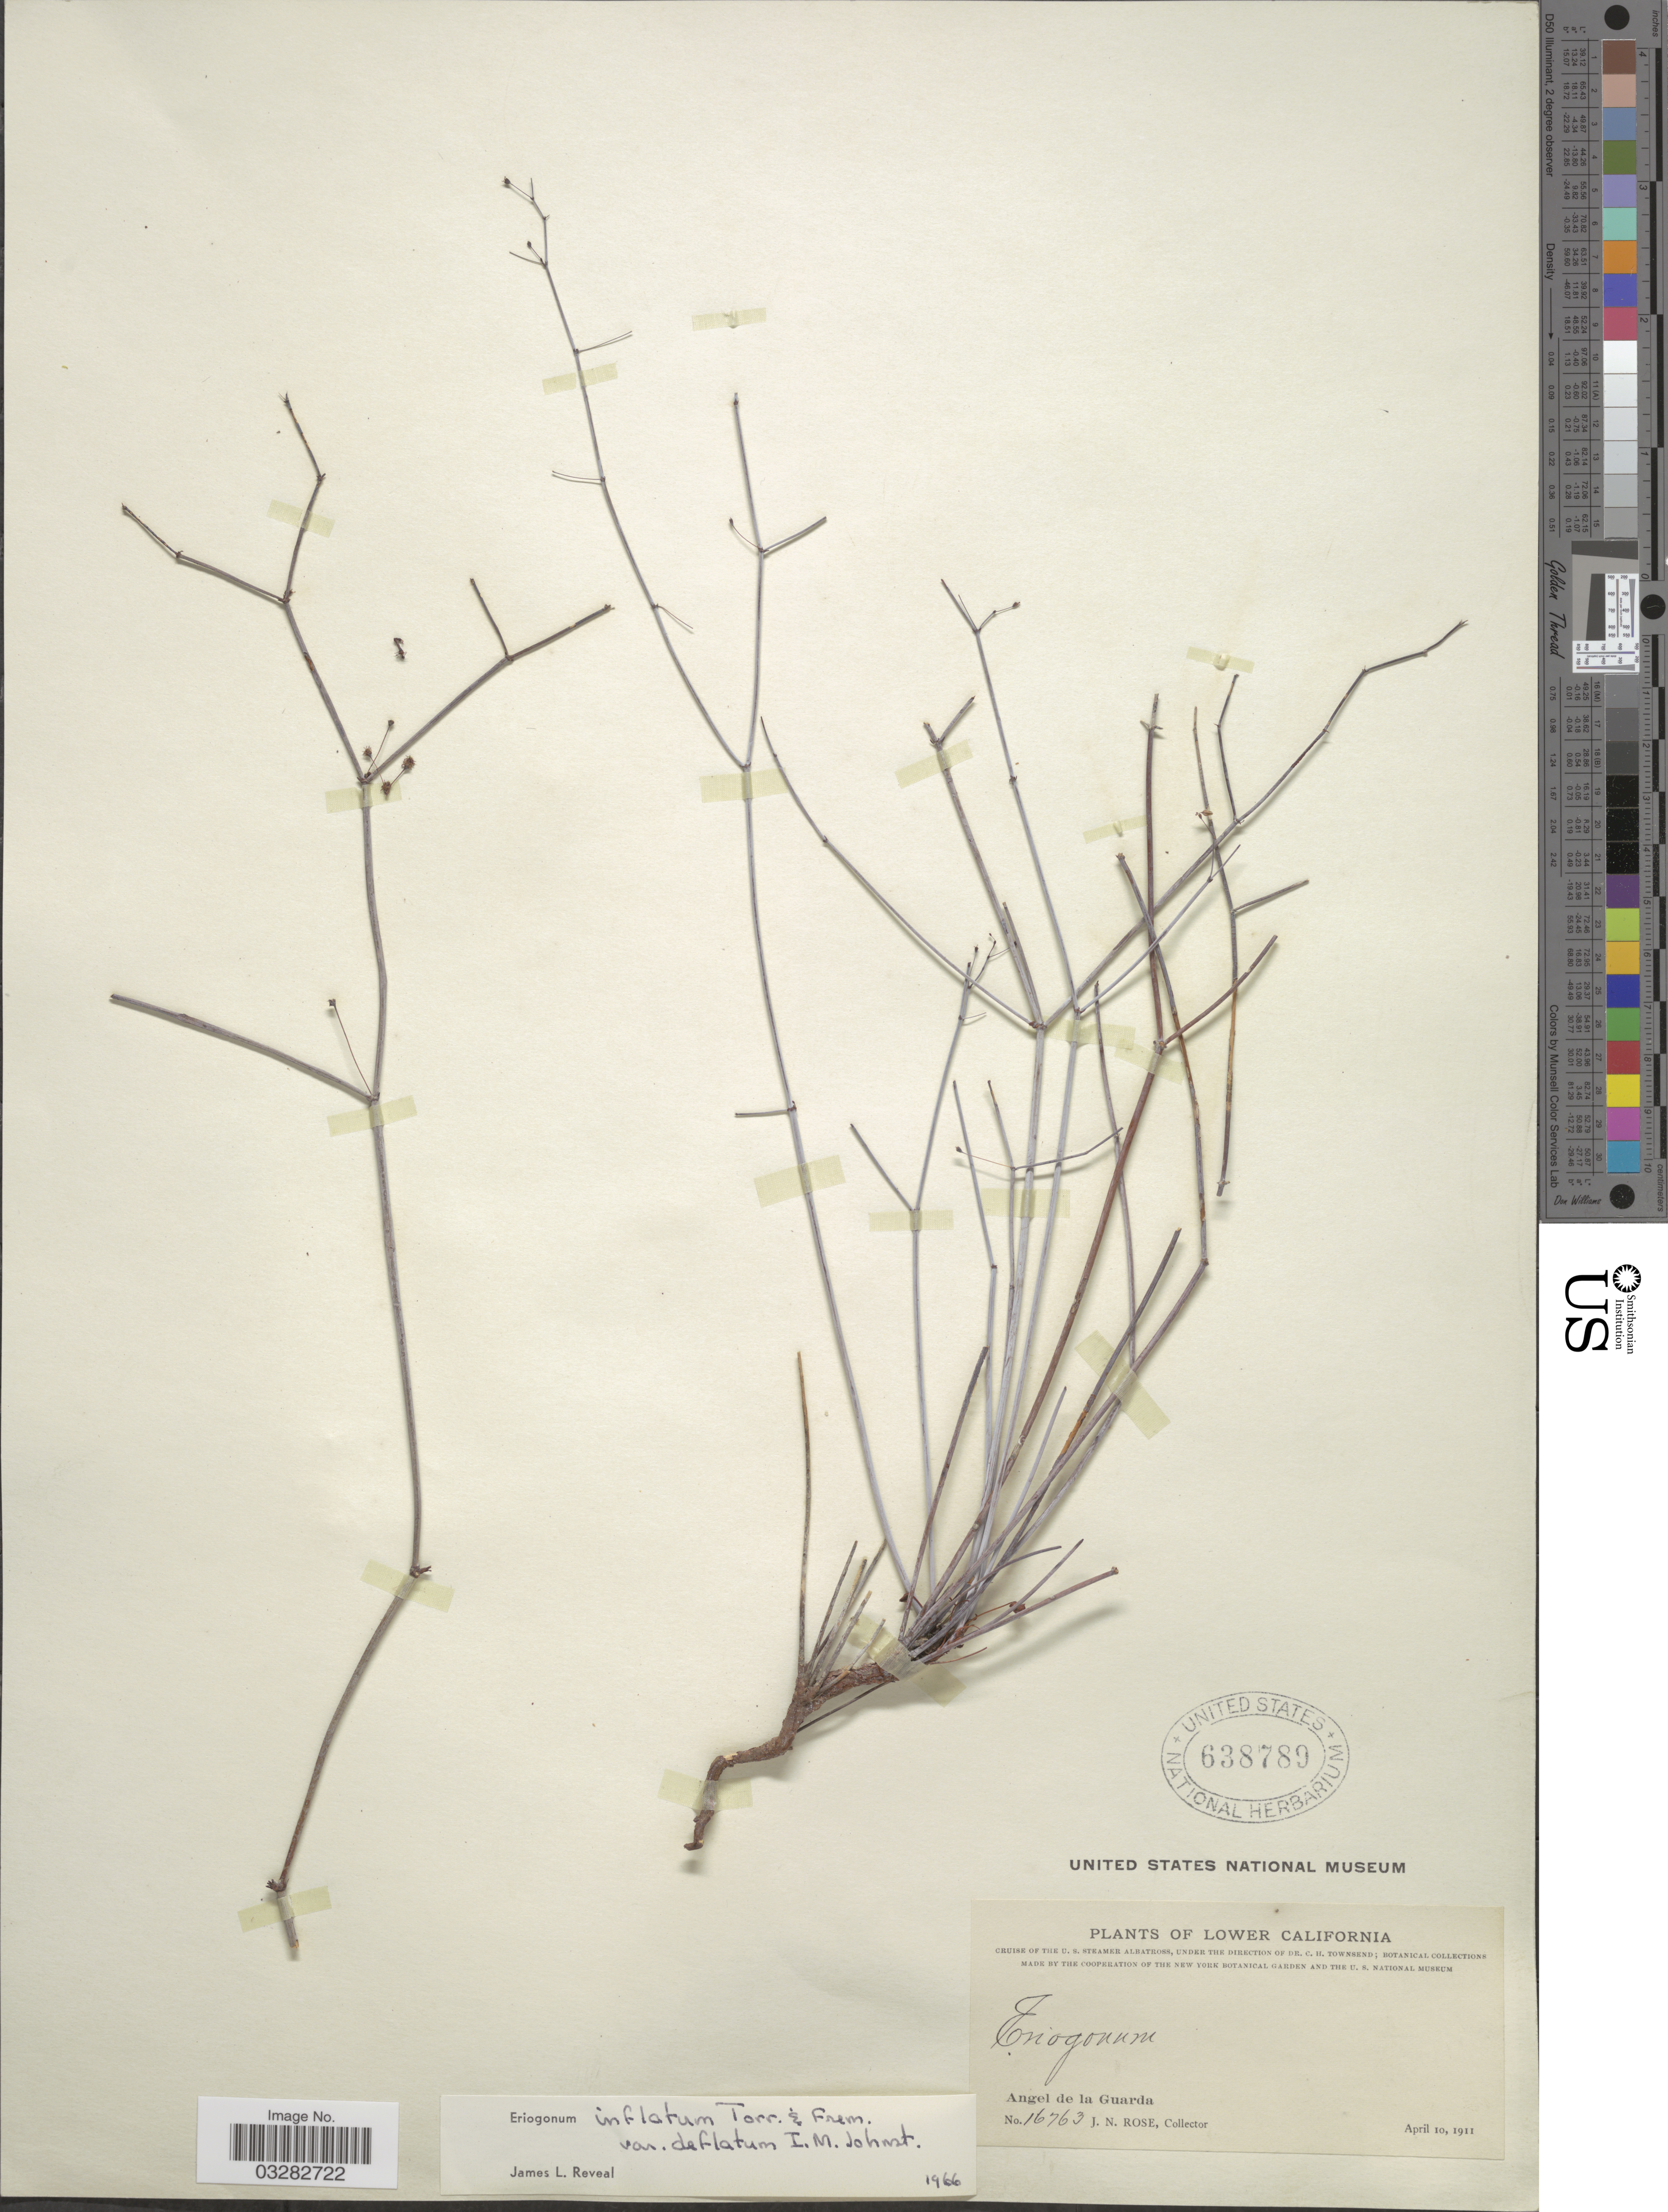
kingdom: Plantae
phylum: Tracheophyta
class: Magnoliopsida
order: Caryophyllales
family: Polygonaceae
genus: Eriogonum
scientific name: Eriogonum inflatum var. deflatum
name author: I.M. Johnst.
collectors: J. N. Rose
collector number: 16763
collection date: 1911-04-10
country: Mexico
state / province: Baja California Norte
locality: Lower California. Angel de la Guarda.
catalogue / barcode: US 638789